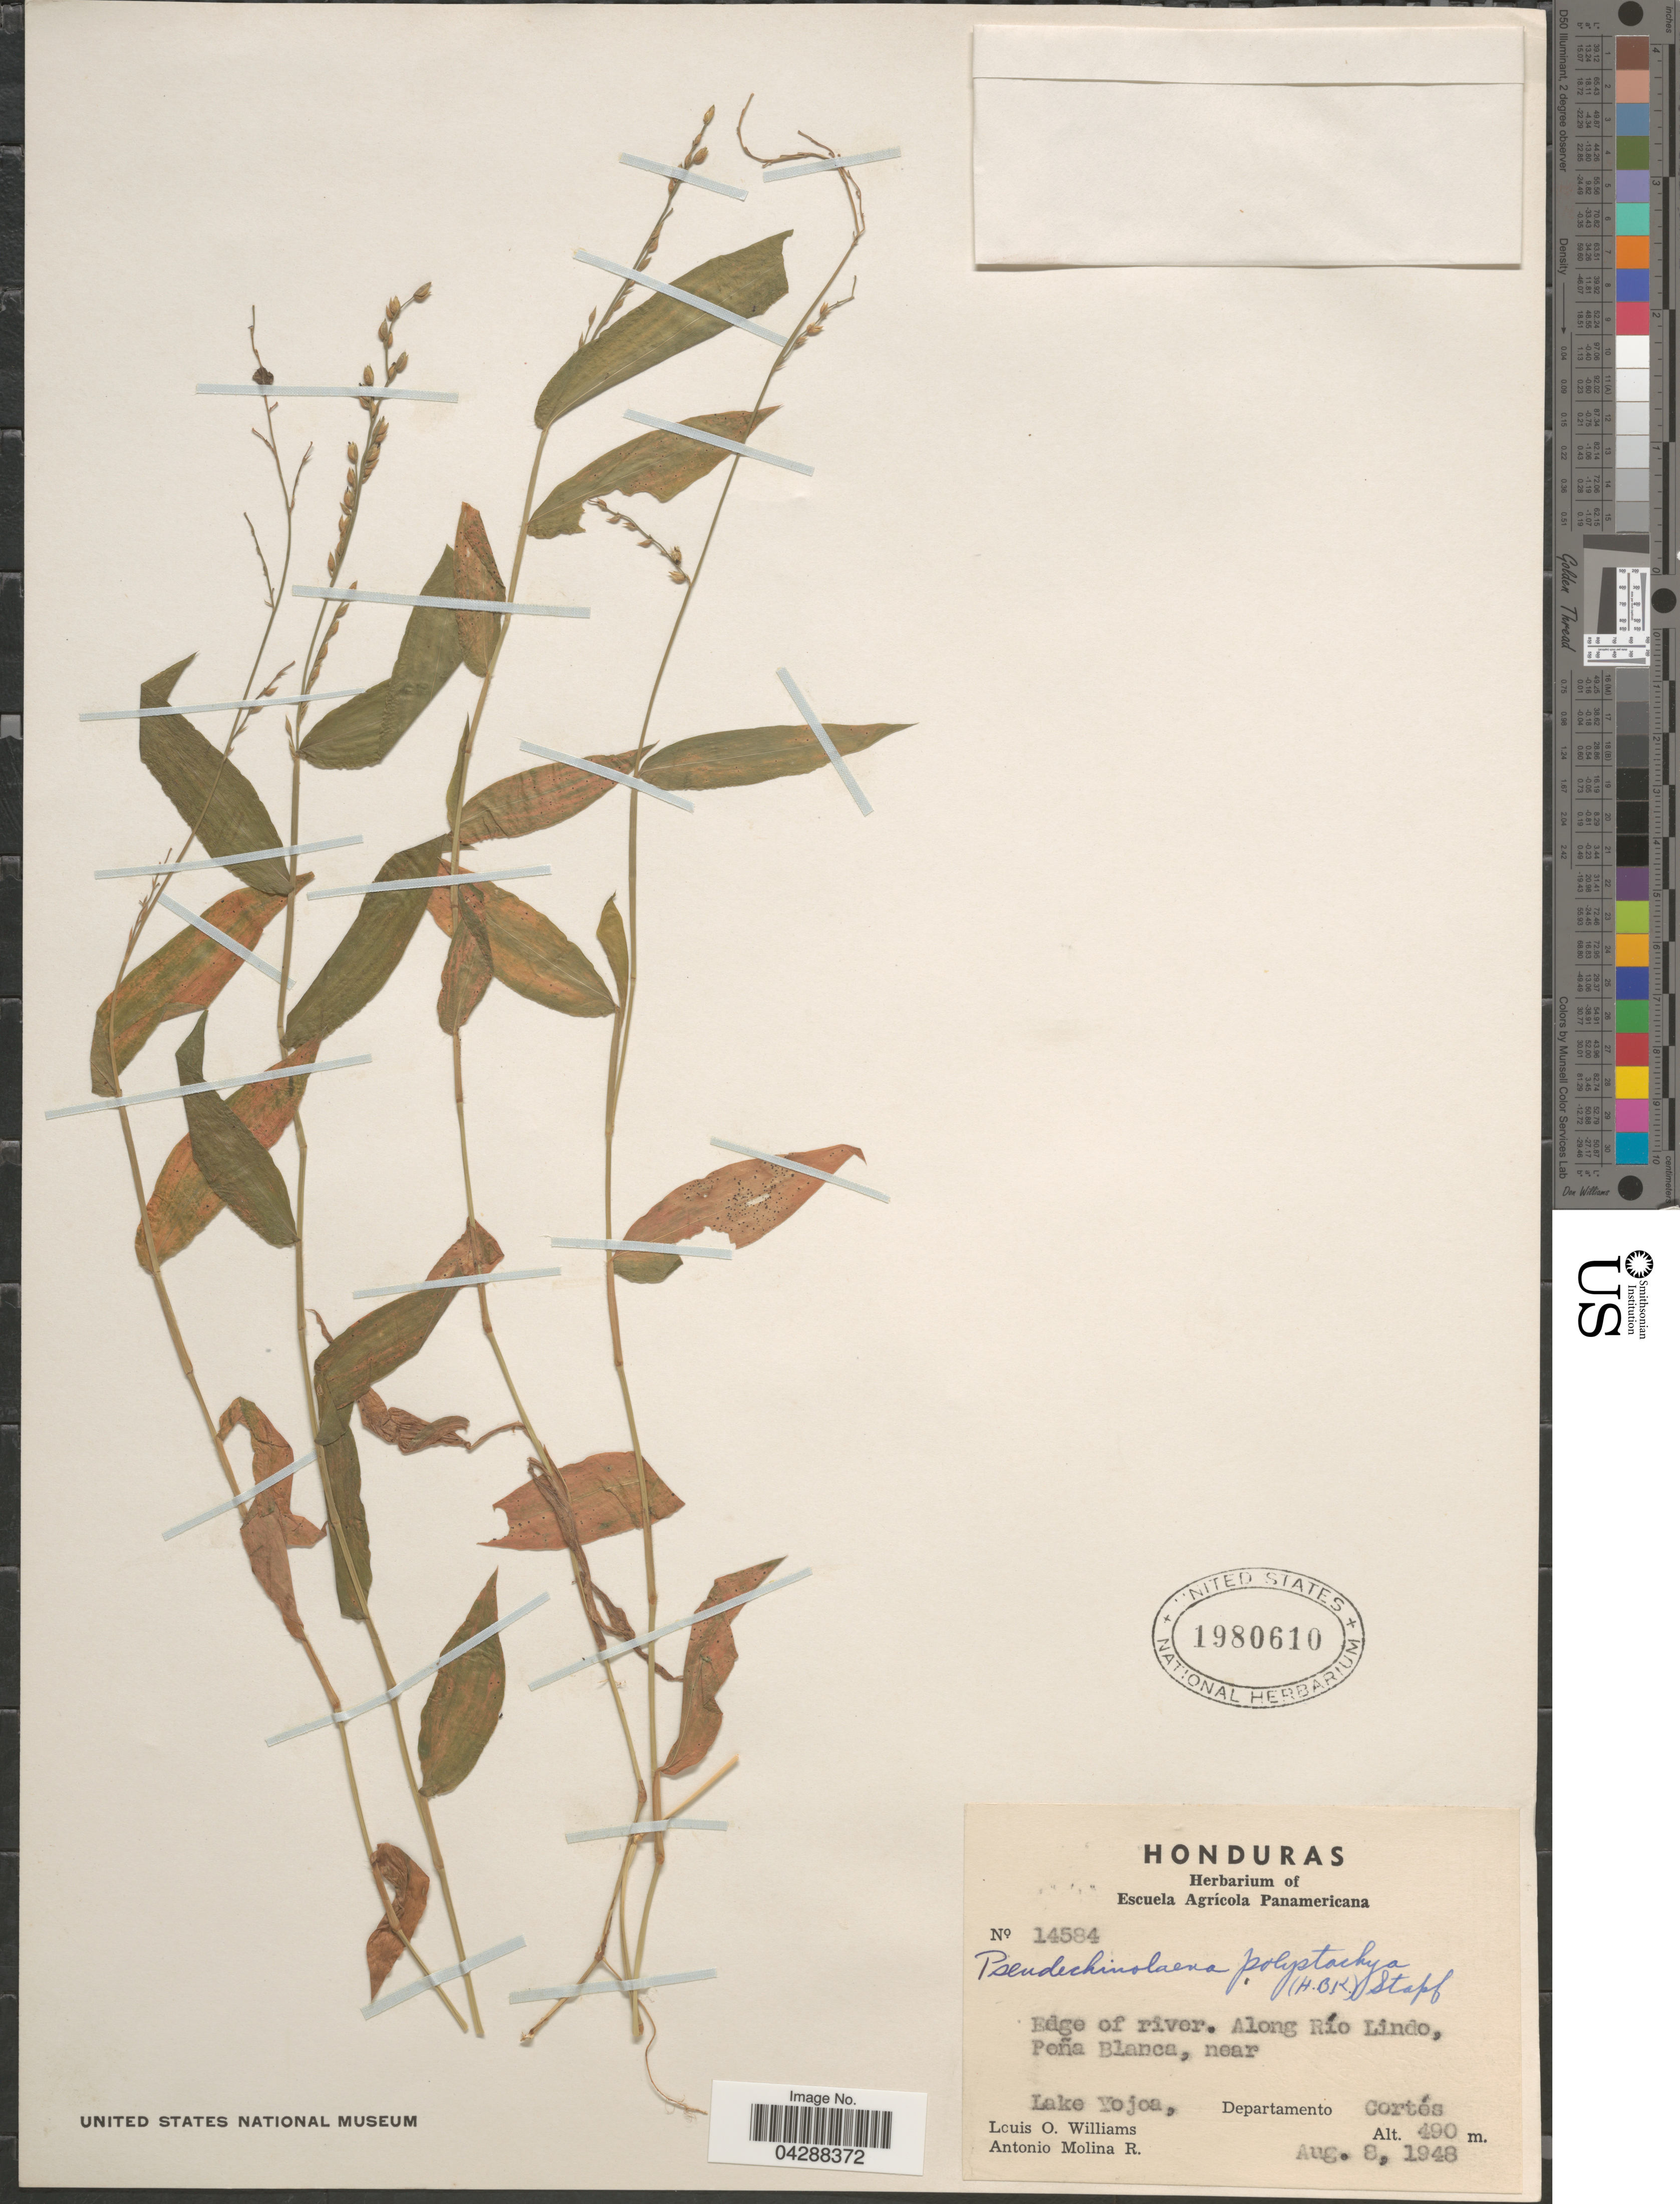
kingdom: Plantae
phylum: Tracheophyta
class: Liliopsida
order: Poales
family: Poaceae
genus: Pseudechinolaena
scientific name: Pseudechinolaena polystachya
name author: (Kunth) Stapf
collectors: L. O. Williams & A. Molina R.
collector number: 14584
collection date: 1948-08-08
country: Honduras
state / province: Cortes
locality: Edge of river. Along Río Lindo, Peña Blanca, near Lake Yojoa, Departamento Cortés.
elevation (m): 490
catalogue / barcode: US 1980610